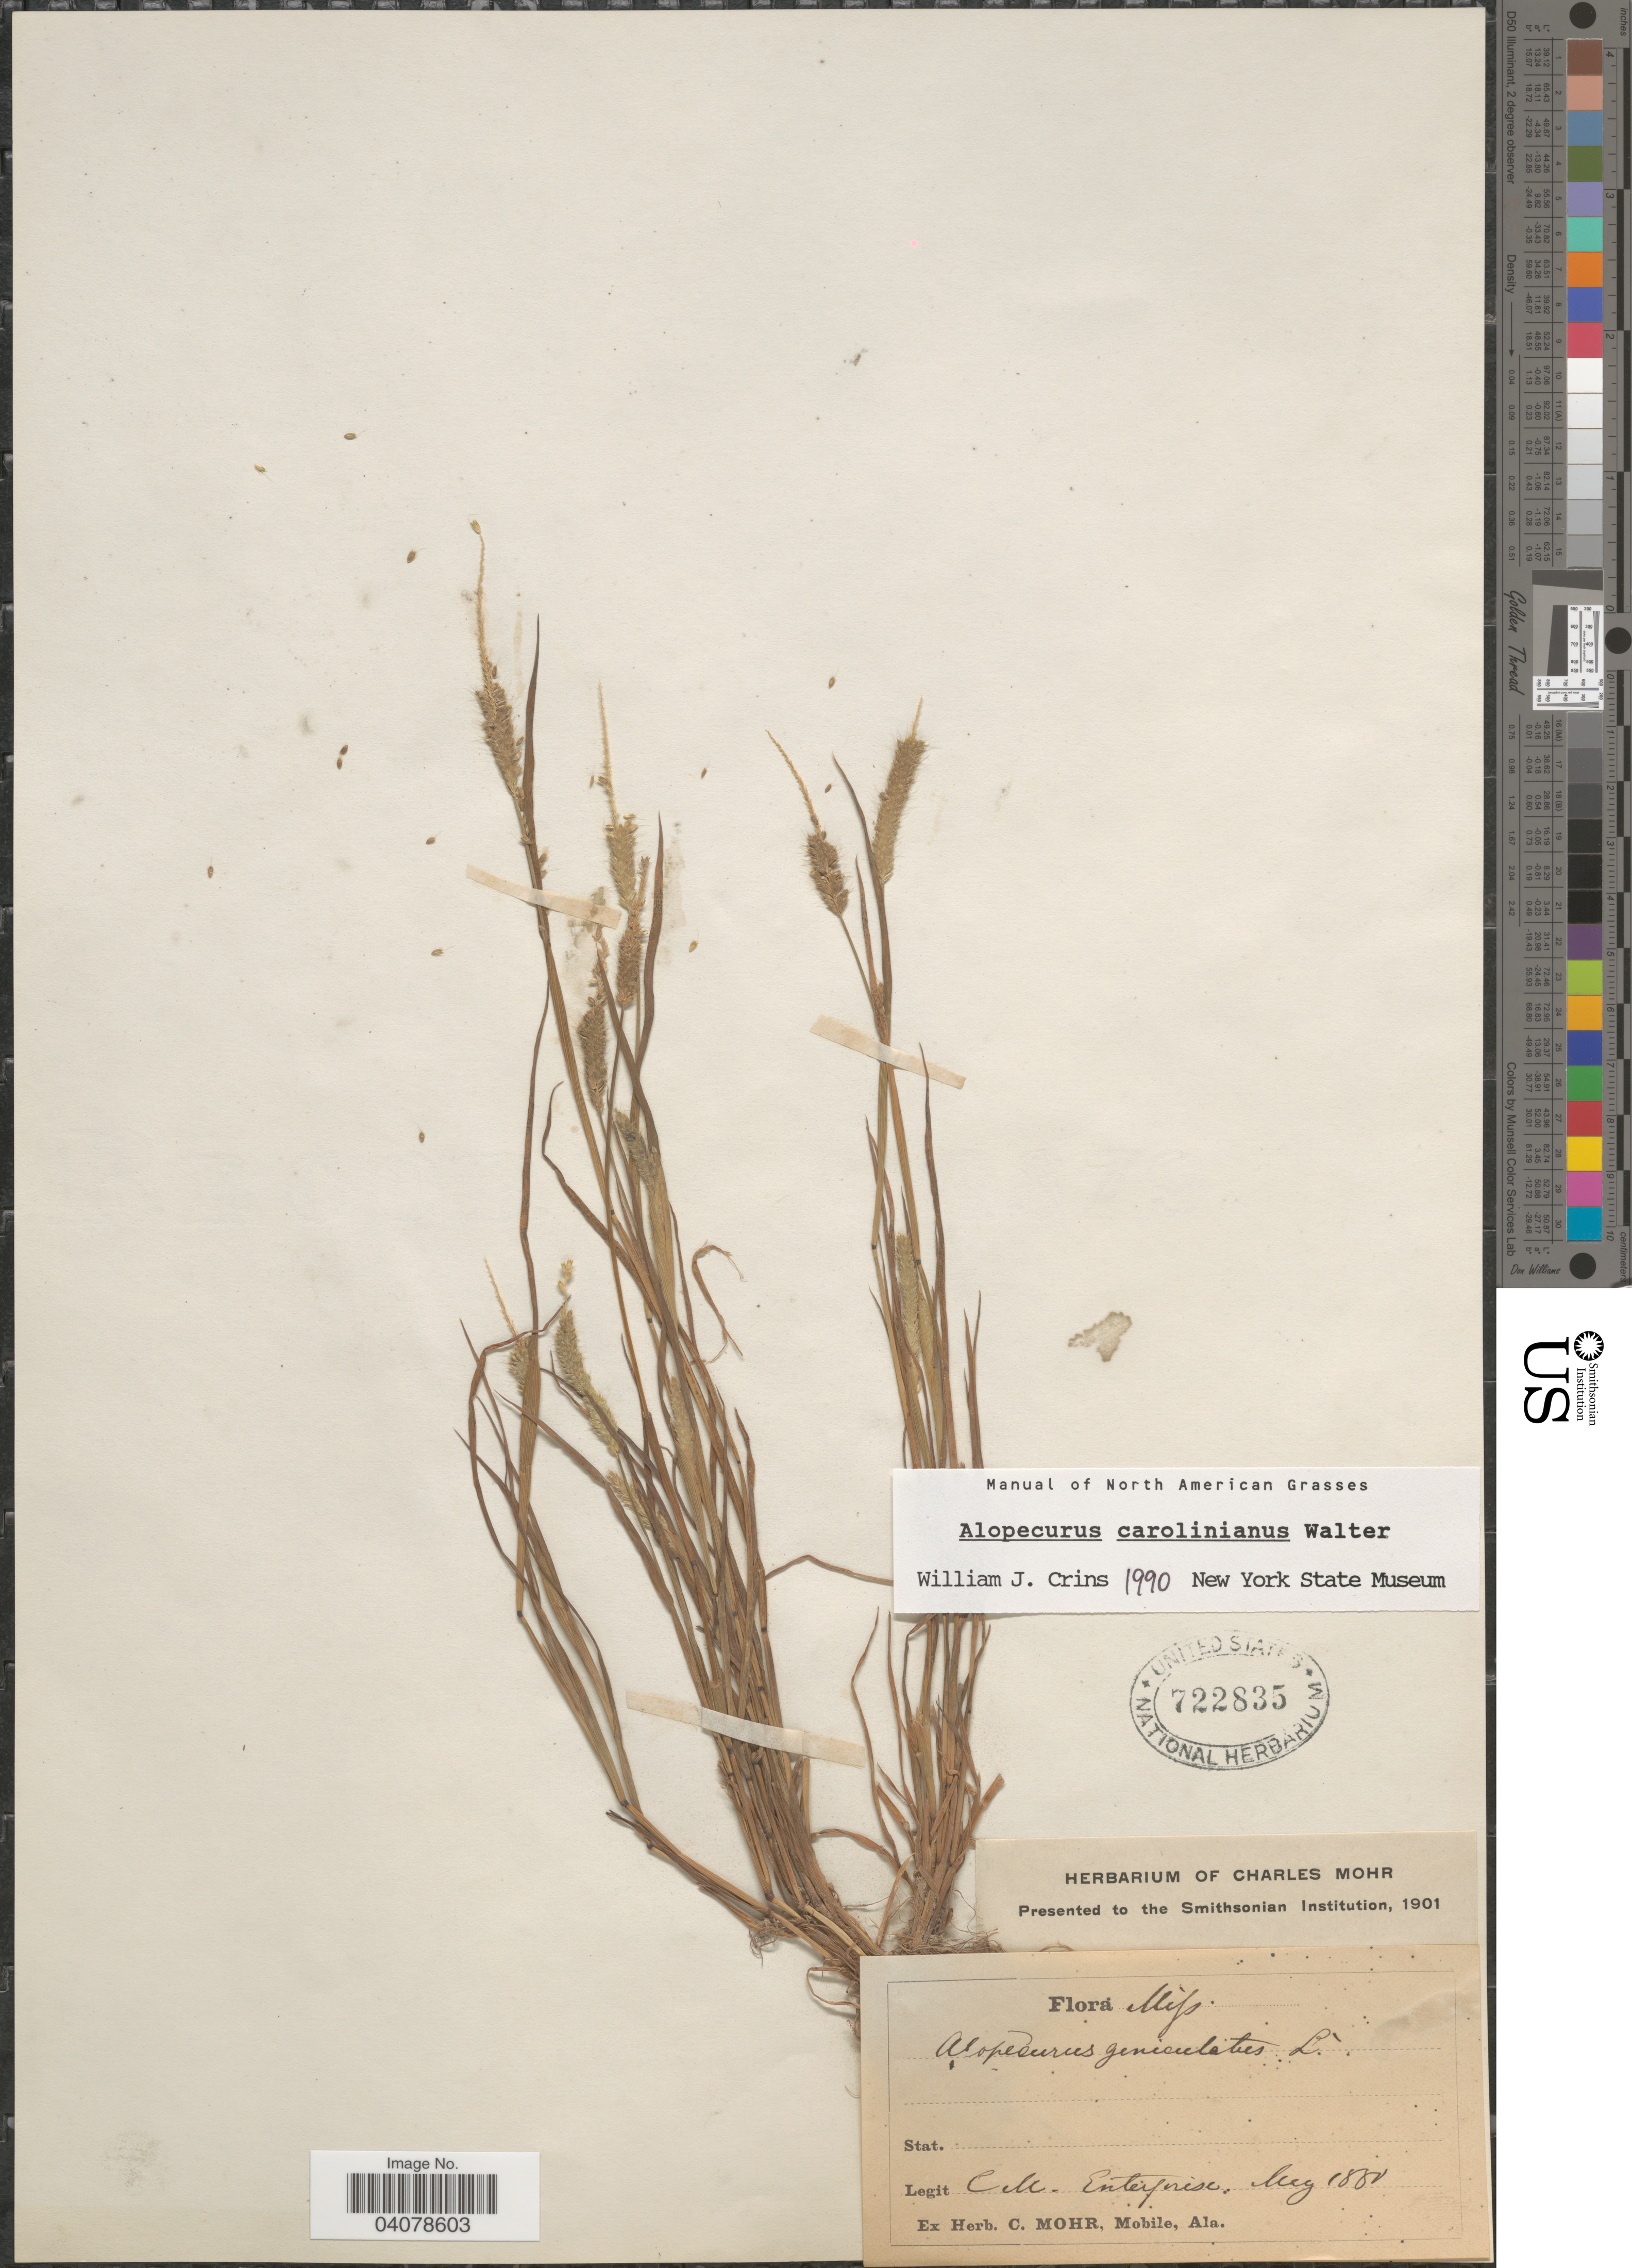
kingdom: Plantae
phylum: Tracheophyta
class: Liliopsida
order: Poales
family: Poaceae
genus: Alopecurus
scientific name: Alopecurus carolinianus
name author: Walter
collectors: C. T. Mohr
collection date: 1880-05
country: United States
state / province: Mississippi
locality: Enterprise.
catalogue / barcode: US 722835